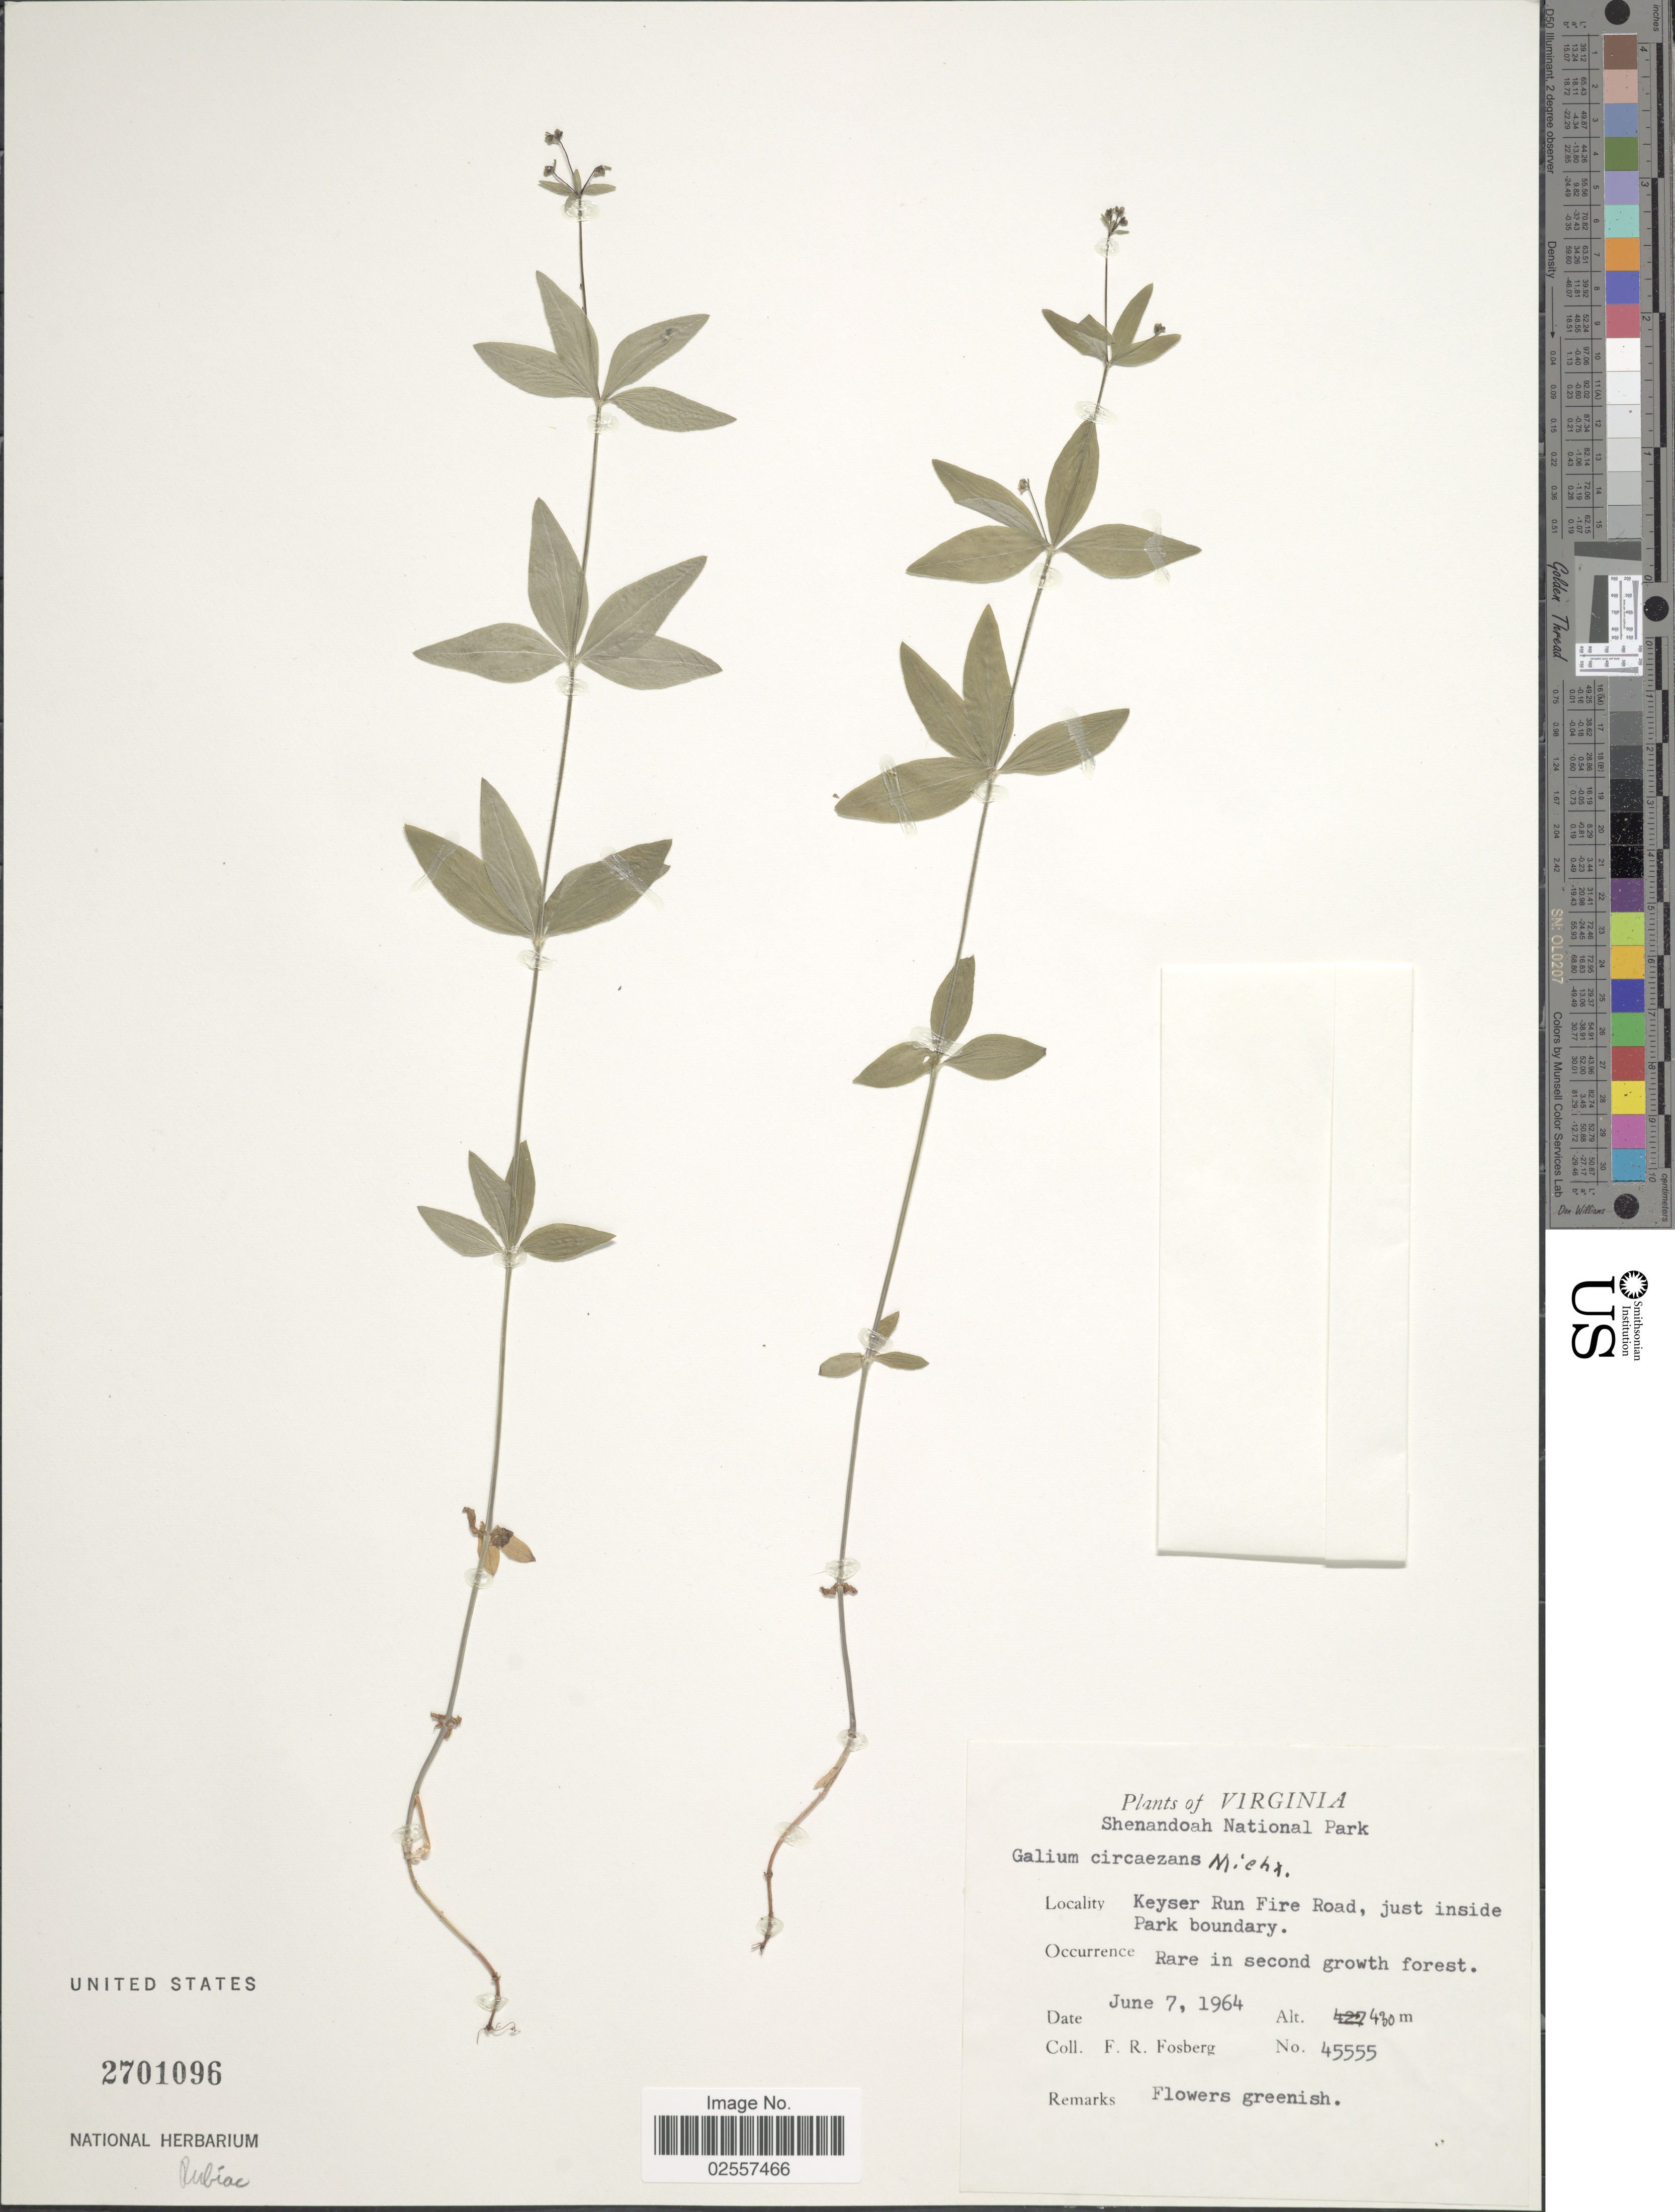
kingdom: Plantae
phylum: Tracheophyta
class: Magnoliopsida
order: Gentianales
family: Rubiaceae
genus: Galium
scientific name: Galium circaezans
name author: Michx.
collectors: F. R. Fosberg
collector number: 45555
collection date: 1964-06-07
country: United States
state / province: Virginia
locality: Shenandoah National Park, Keyser Run Fire Road, just inside Park boundary, rare in second growth forest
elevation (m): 430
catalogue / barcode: US 2701096